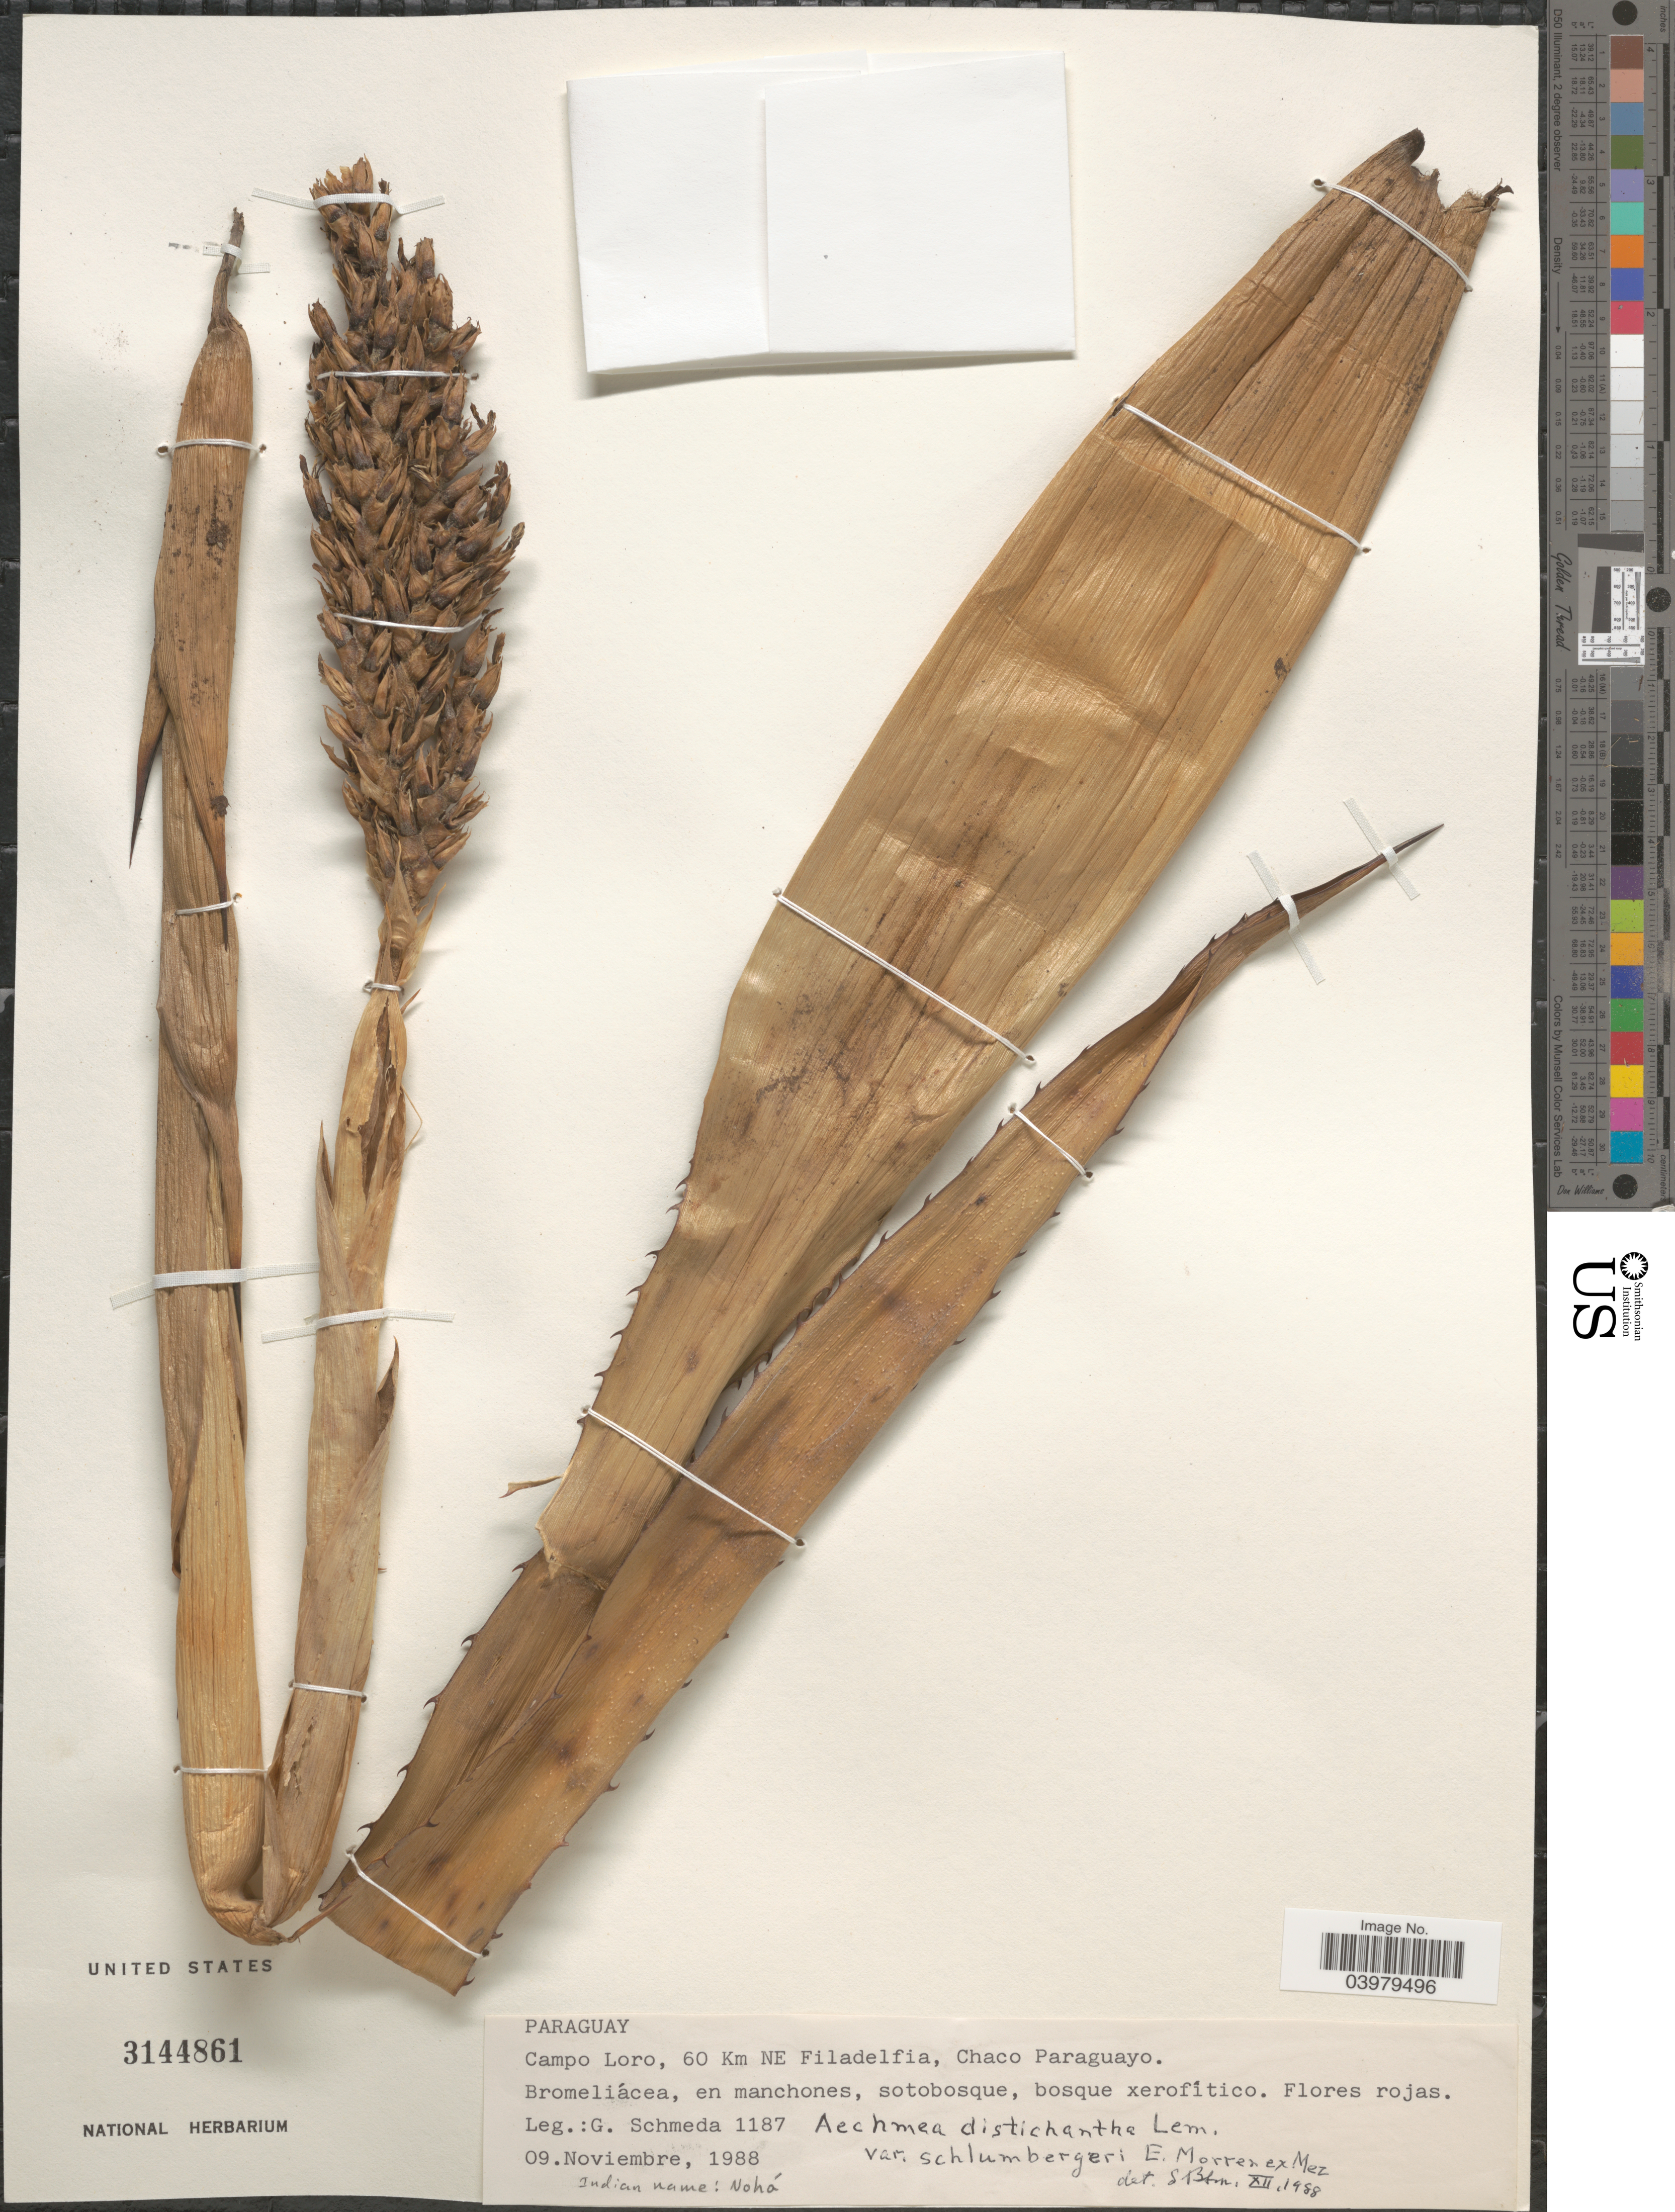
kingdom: Plantae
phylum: Tracheophyta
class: Liliopsida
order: Poales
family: Bromeliaceae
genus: Aechmea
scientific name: Aechmea distichantha var. schlumbergeri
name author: É. Morren ex Mez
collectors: G. Schmeda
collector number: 1187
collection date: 1988-11-09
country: Paraguay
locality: Campo Loro, 60 Km NE Filadelfia, Chaco Paraguayo.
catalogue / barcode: US 3144861